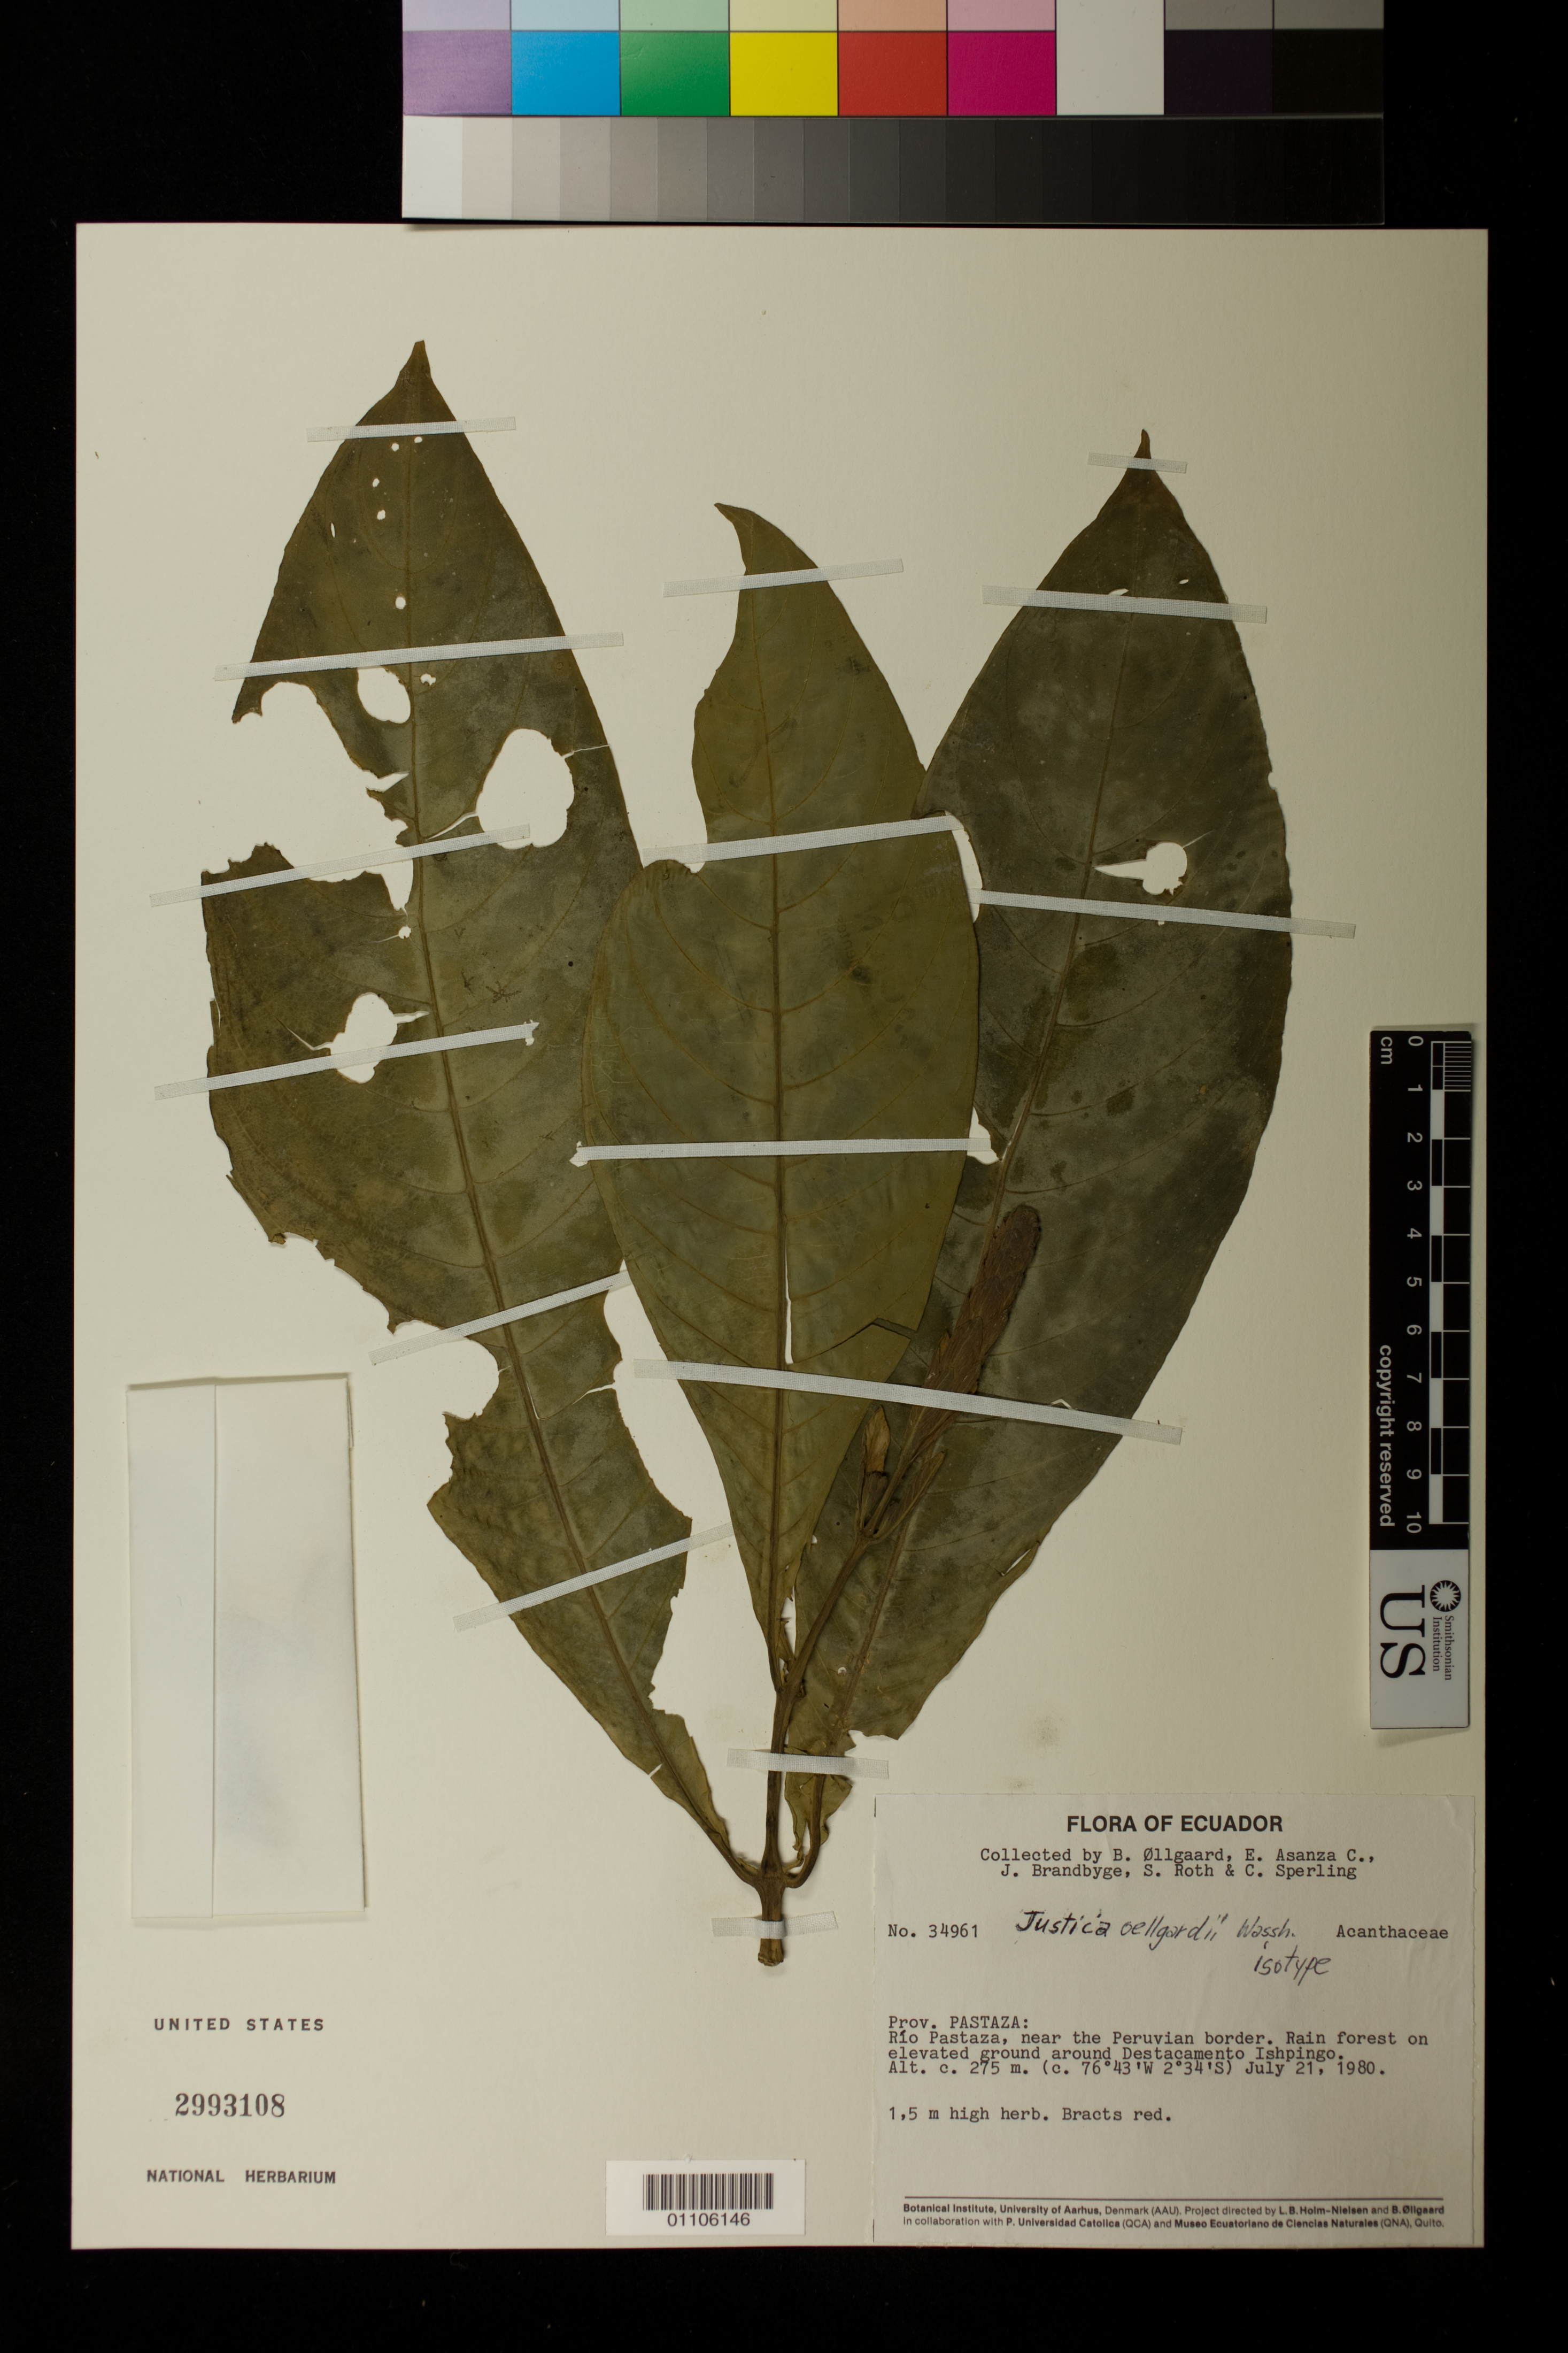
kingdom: Plantae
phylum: Tracheophyta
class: Magnoliopsida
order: Lamiales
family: Acanthaceae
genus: Justicia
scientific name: Justicia oellgaardii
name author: Wassh.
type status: Isotype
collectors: B. Øllgaard, E. Asanza, J. Brandbyge, S. Roth & C. Sperling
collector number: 34961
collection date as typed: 21 Jul 1980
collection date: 1980-07-21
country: Ecuador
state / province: Pastaza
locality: Prov. Pastaza: Río Pastaza, near the Peruvian border, around Destacamento Ishpingo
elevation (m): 275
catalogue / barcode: US 2993108